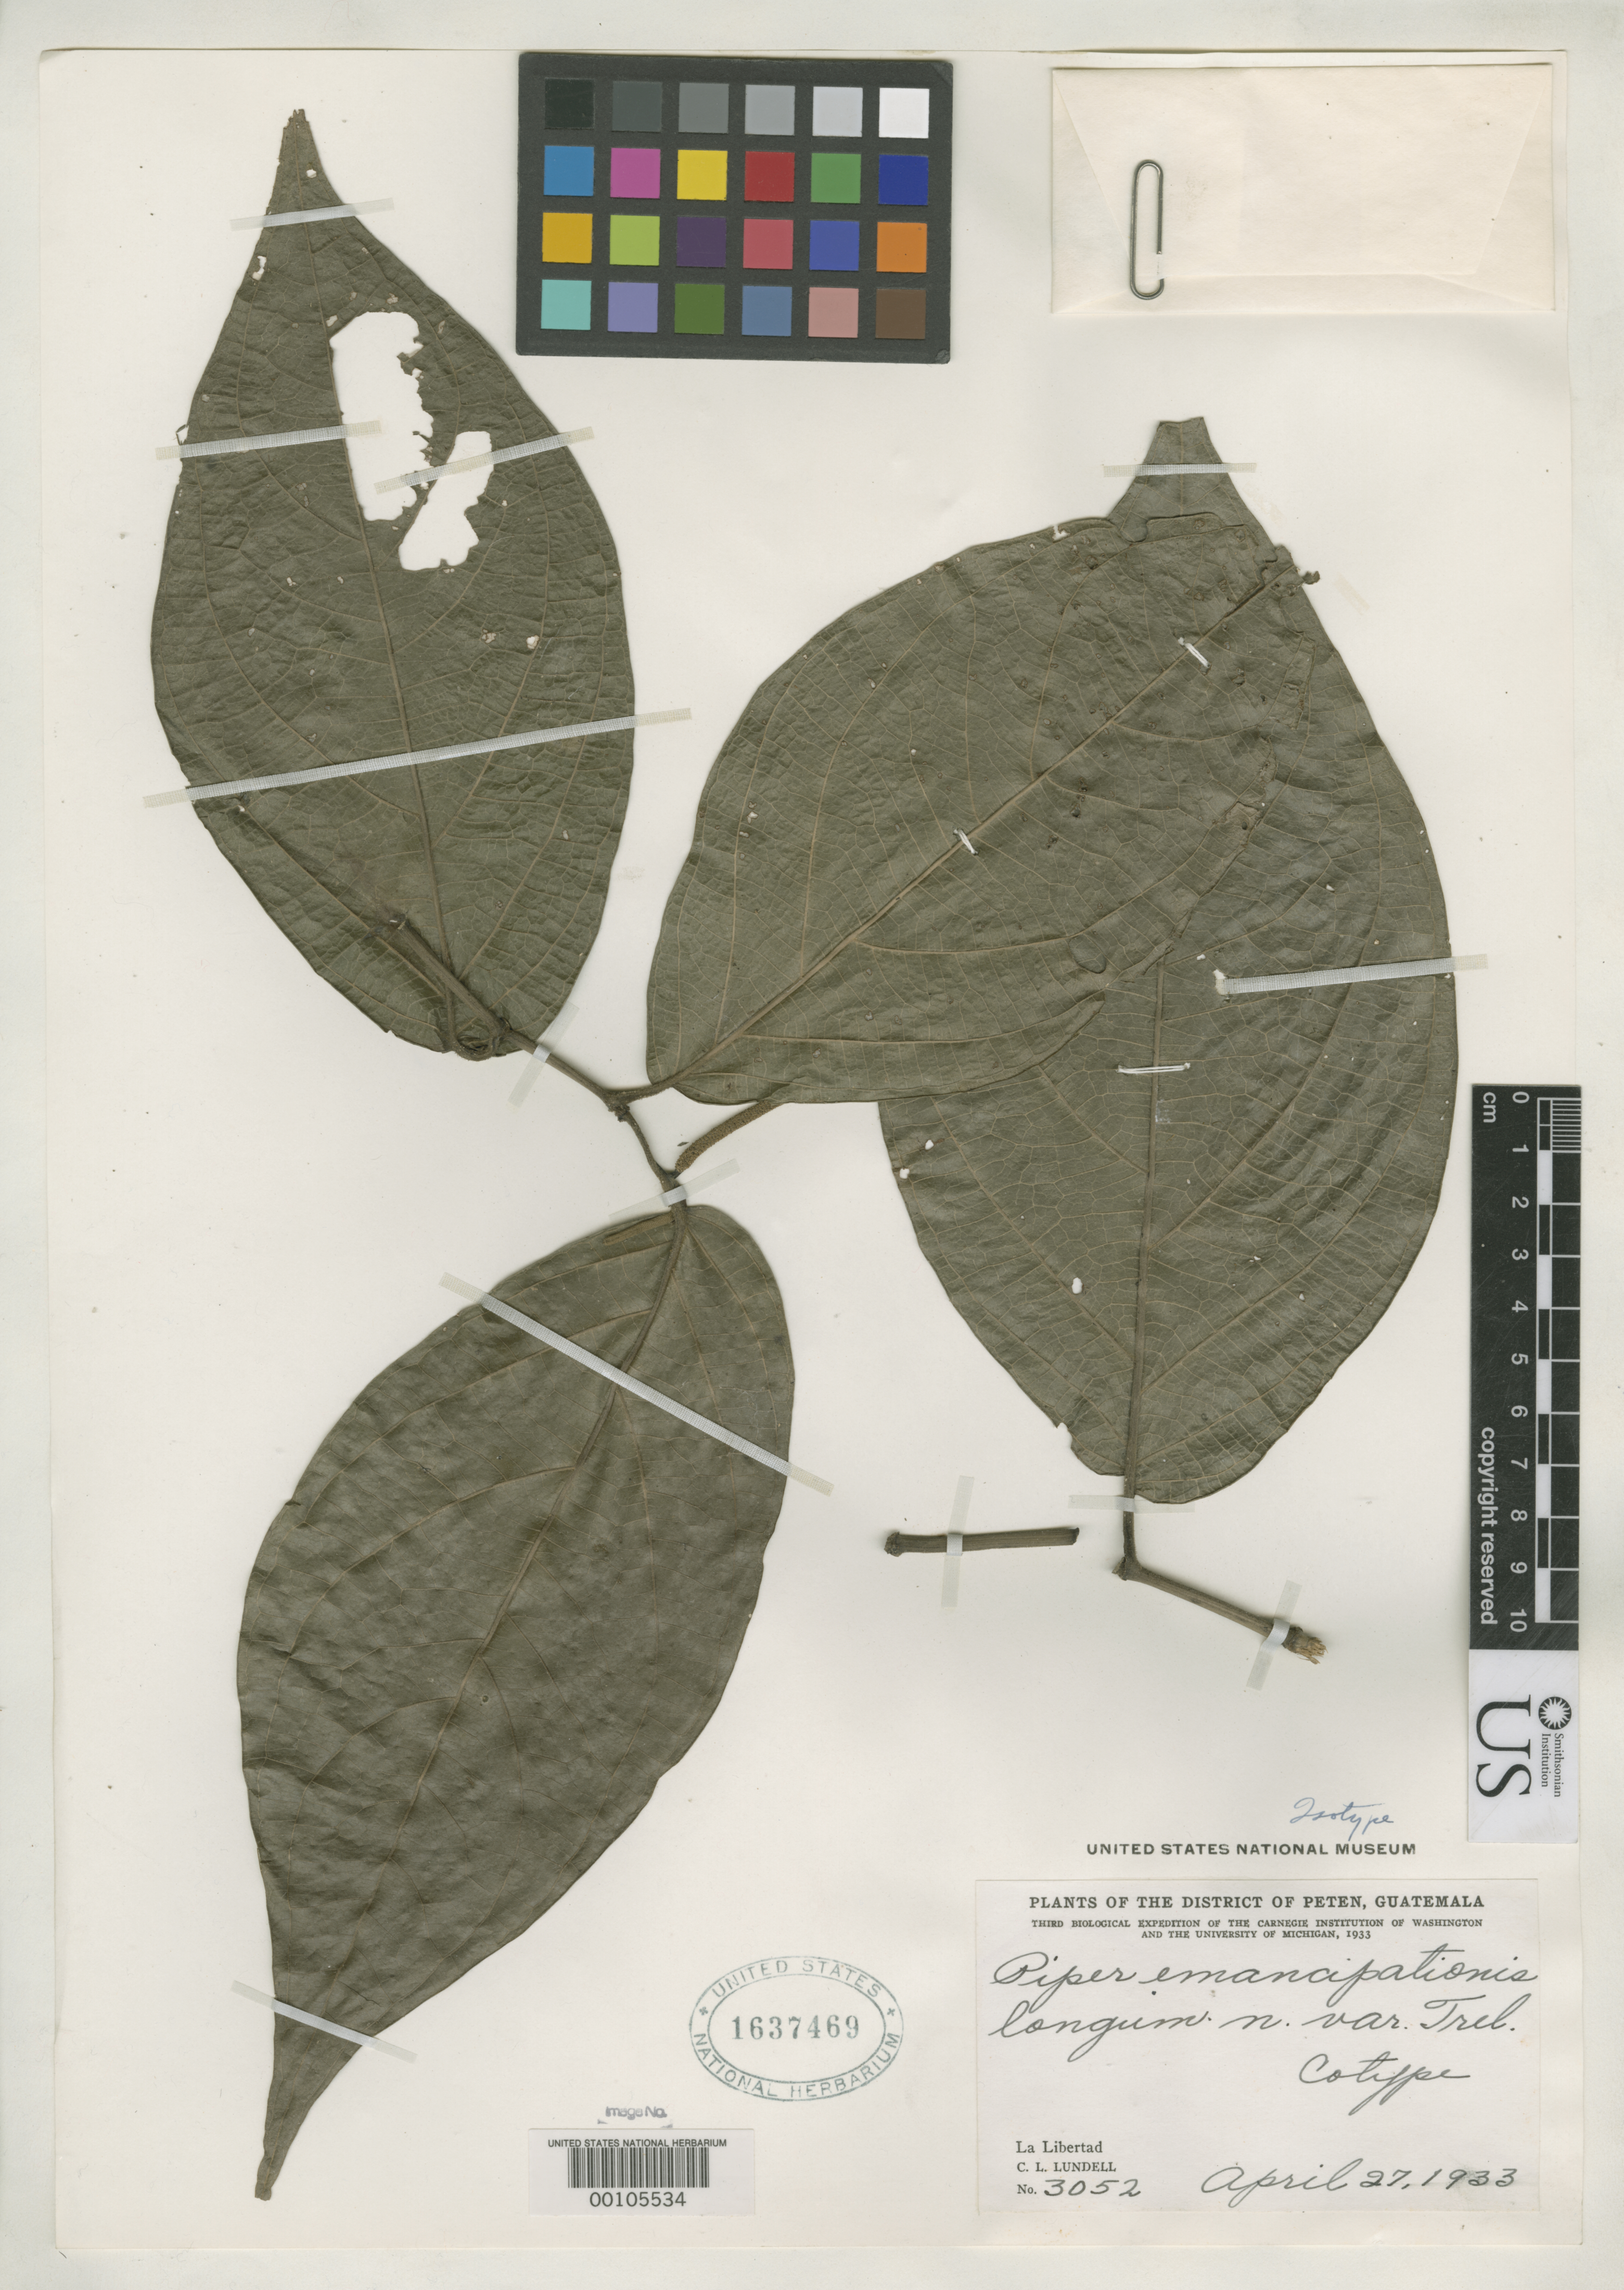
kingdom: Plantae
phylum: Tracheophyta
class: Magnoliopsida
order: Piperales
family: Piperaceae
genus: Piper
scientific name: Piper emancipationis var. longum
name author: Trel. in Standl.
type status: Isotype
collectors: C. L. Lundell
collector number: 3052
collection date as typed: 27 Apr 1933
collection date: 1933-04-27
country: Guatemala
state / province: El Petén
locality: La Libertad.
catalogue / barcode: US 1637469